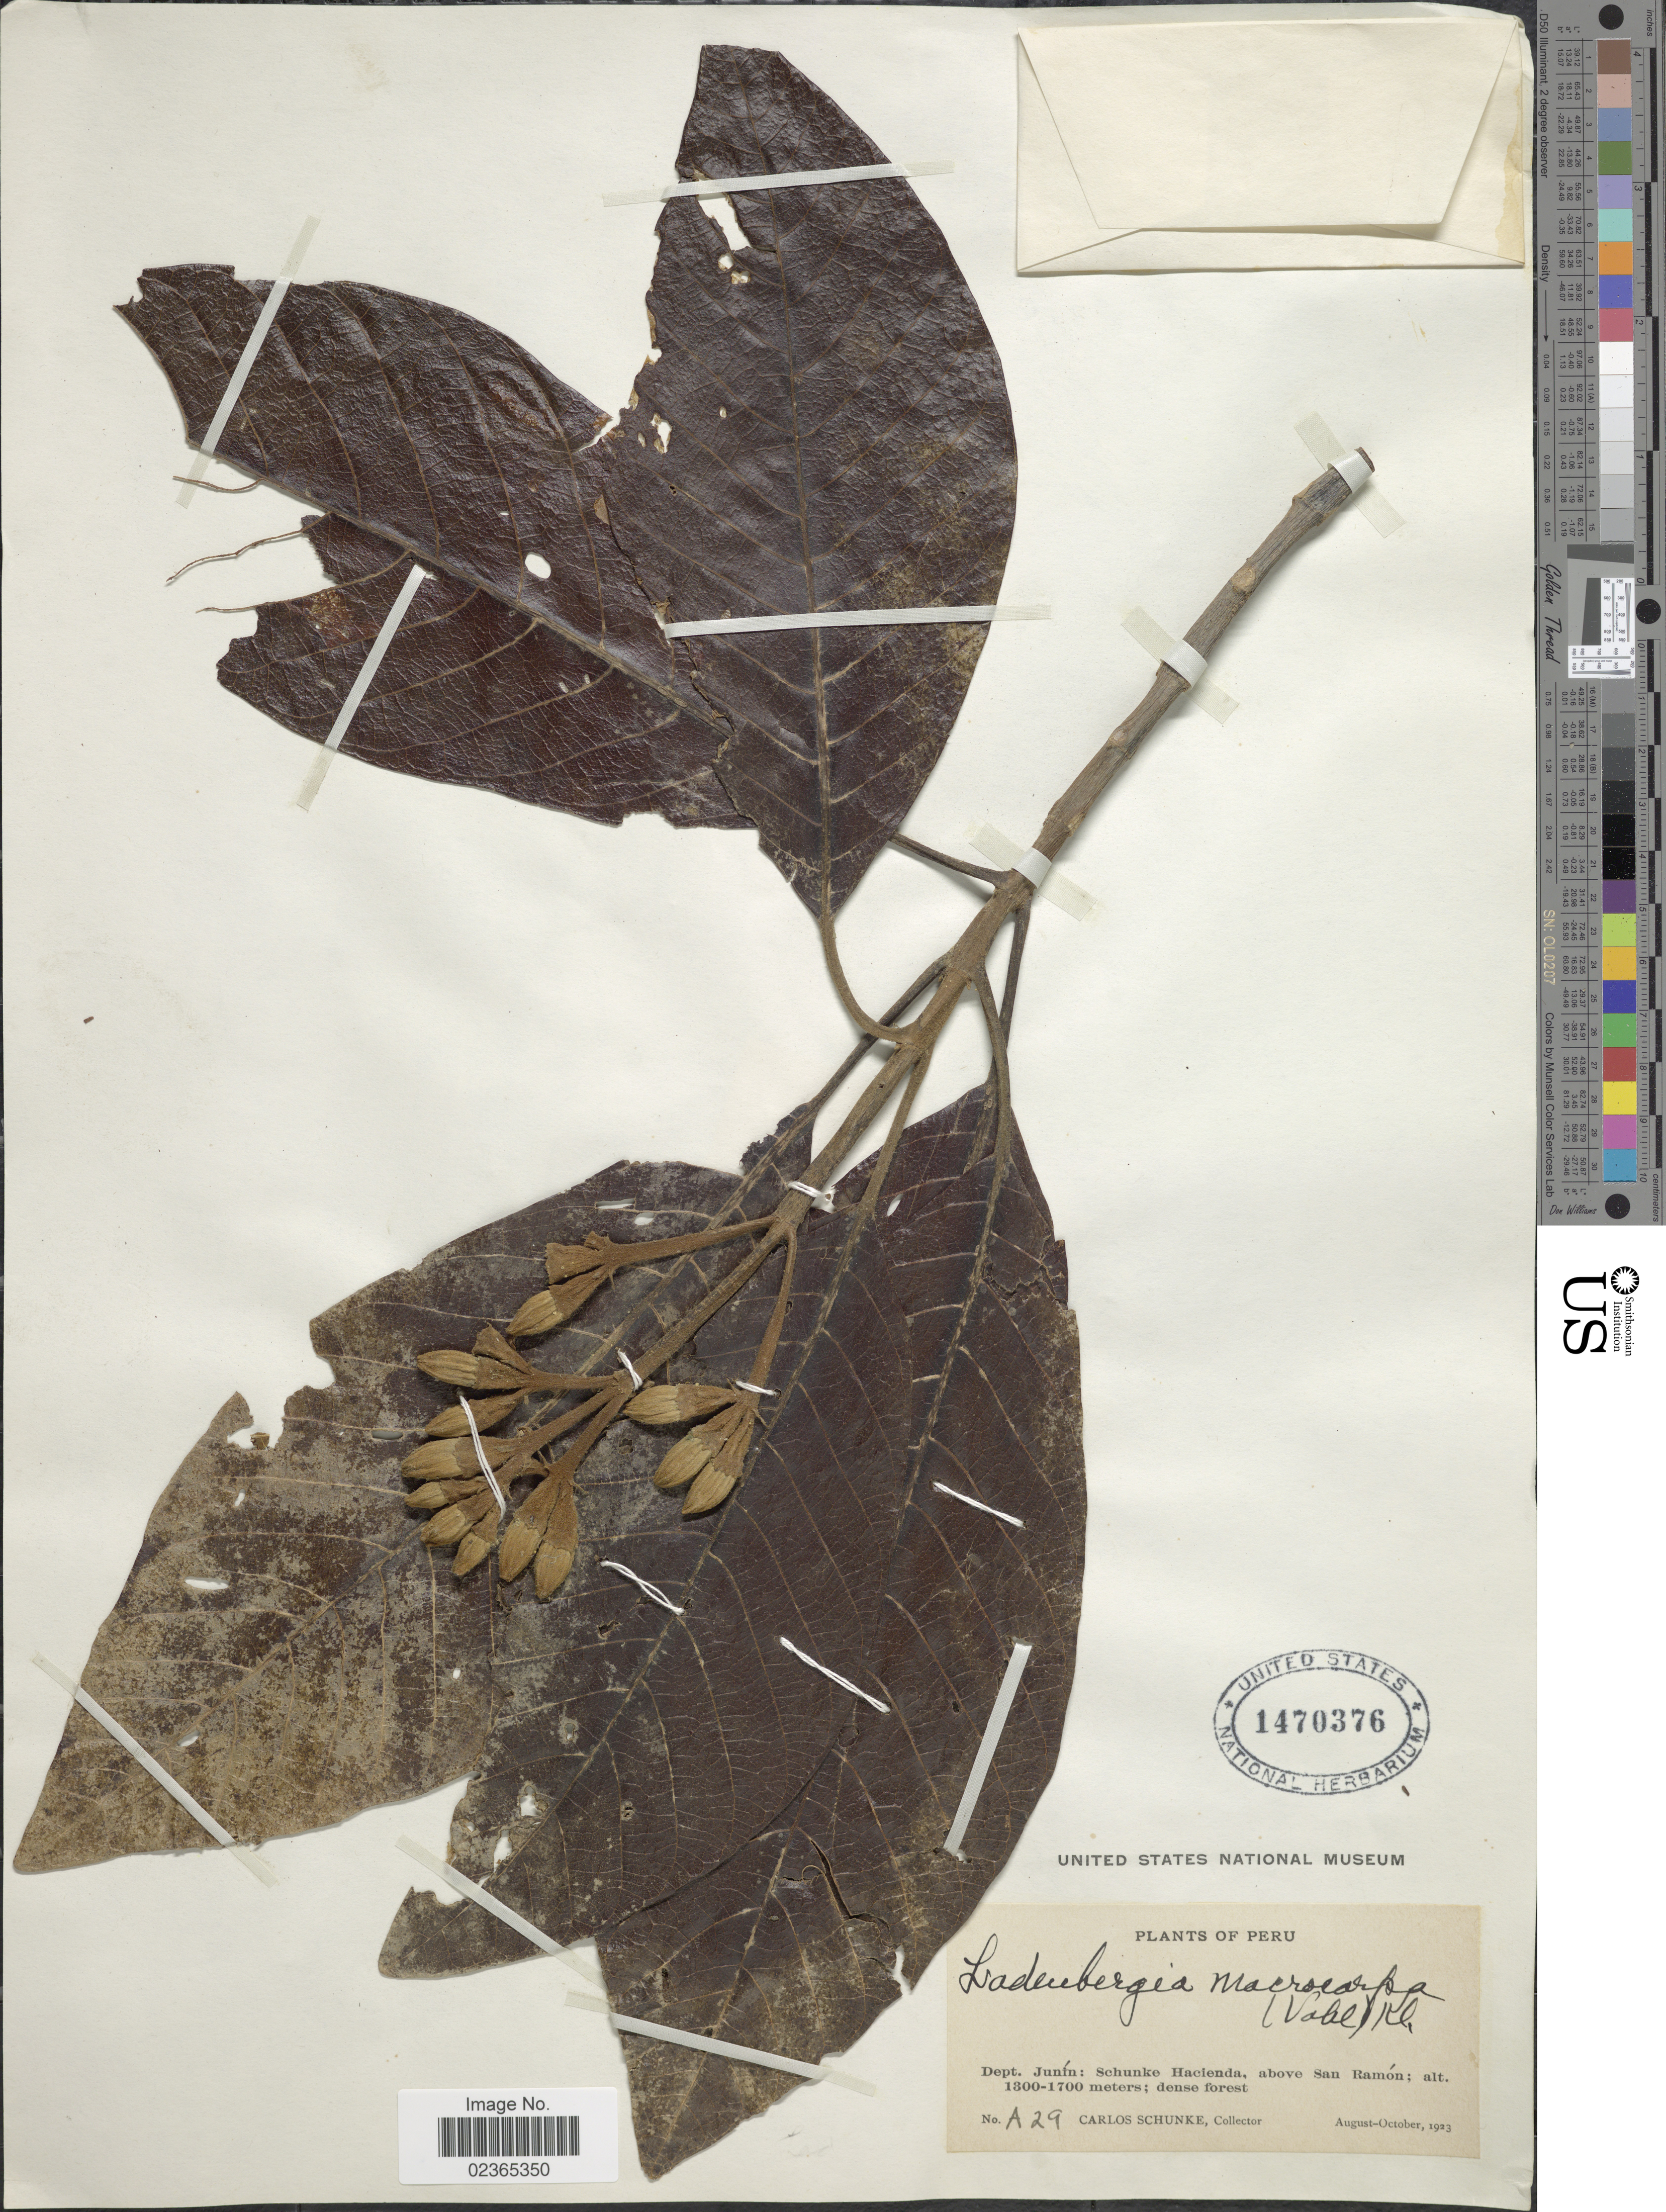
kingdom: Plantae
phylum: Tracheophyta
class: Magnoliopsida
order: Gentianales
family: Rubiaceae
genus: Ladenbergia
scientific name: Ladenbergia macrocarpa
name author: (Vahl) Klotzsch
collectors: C. Schunke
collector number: A29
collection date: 1923-08/1923-10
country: Peru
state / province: Junín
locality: Schunke Hacienda, above San Ramon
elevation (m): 1300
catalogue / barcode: US 1470376